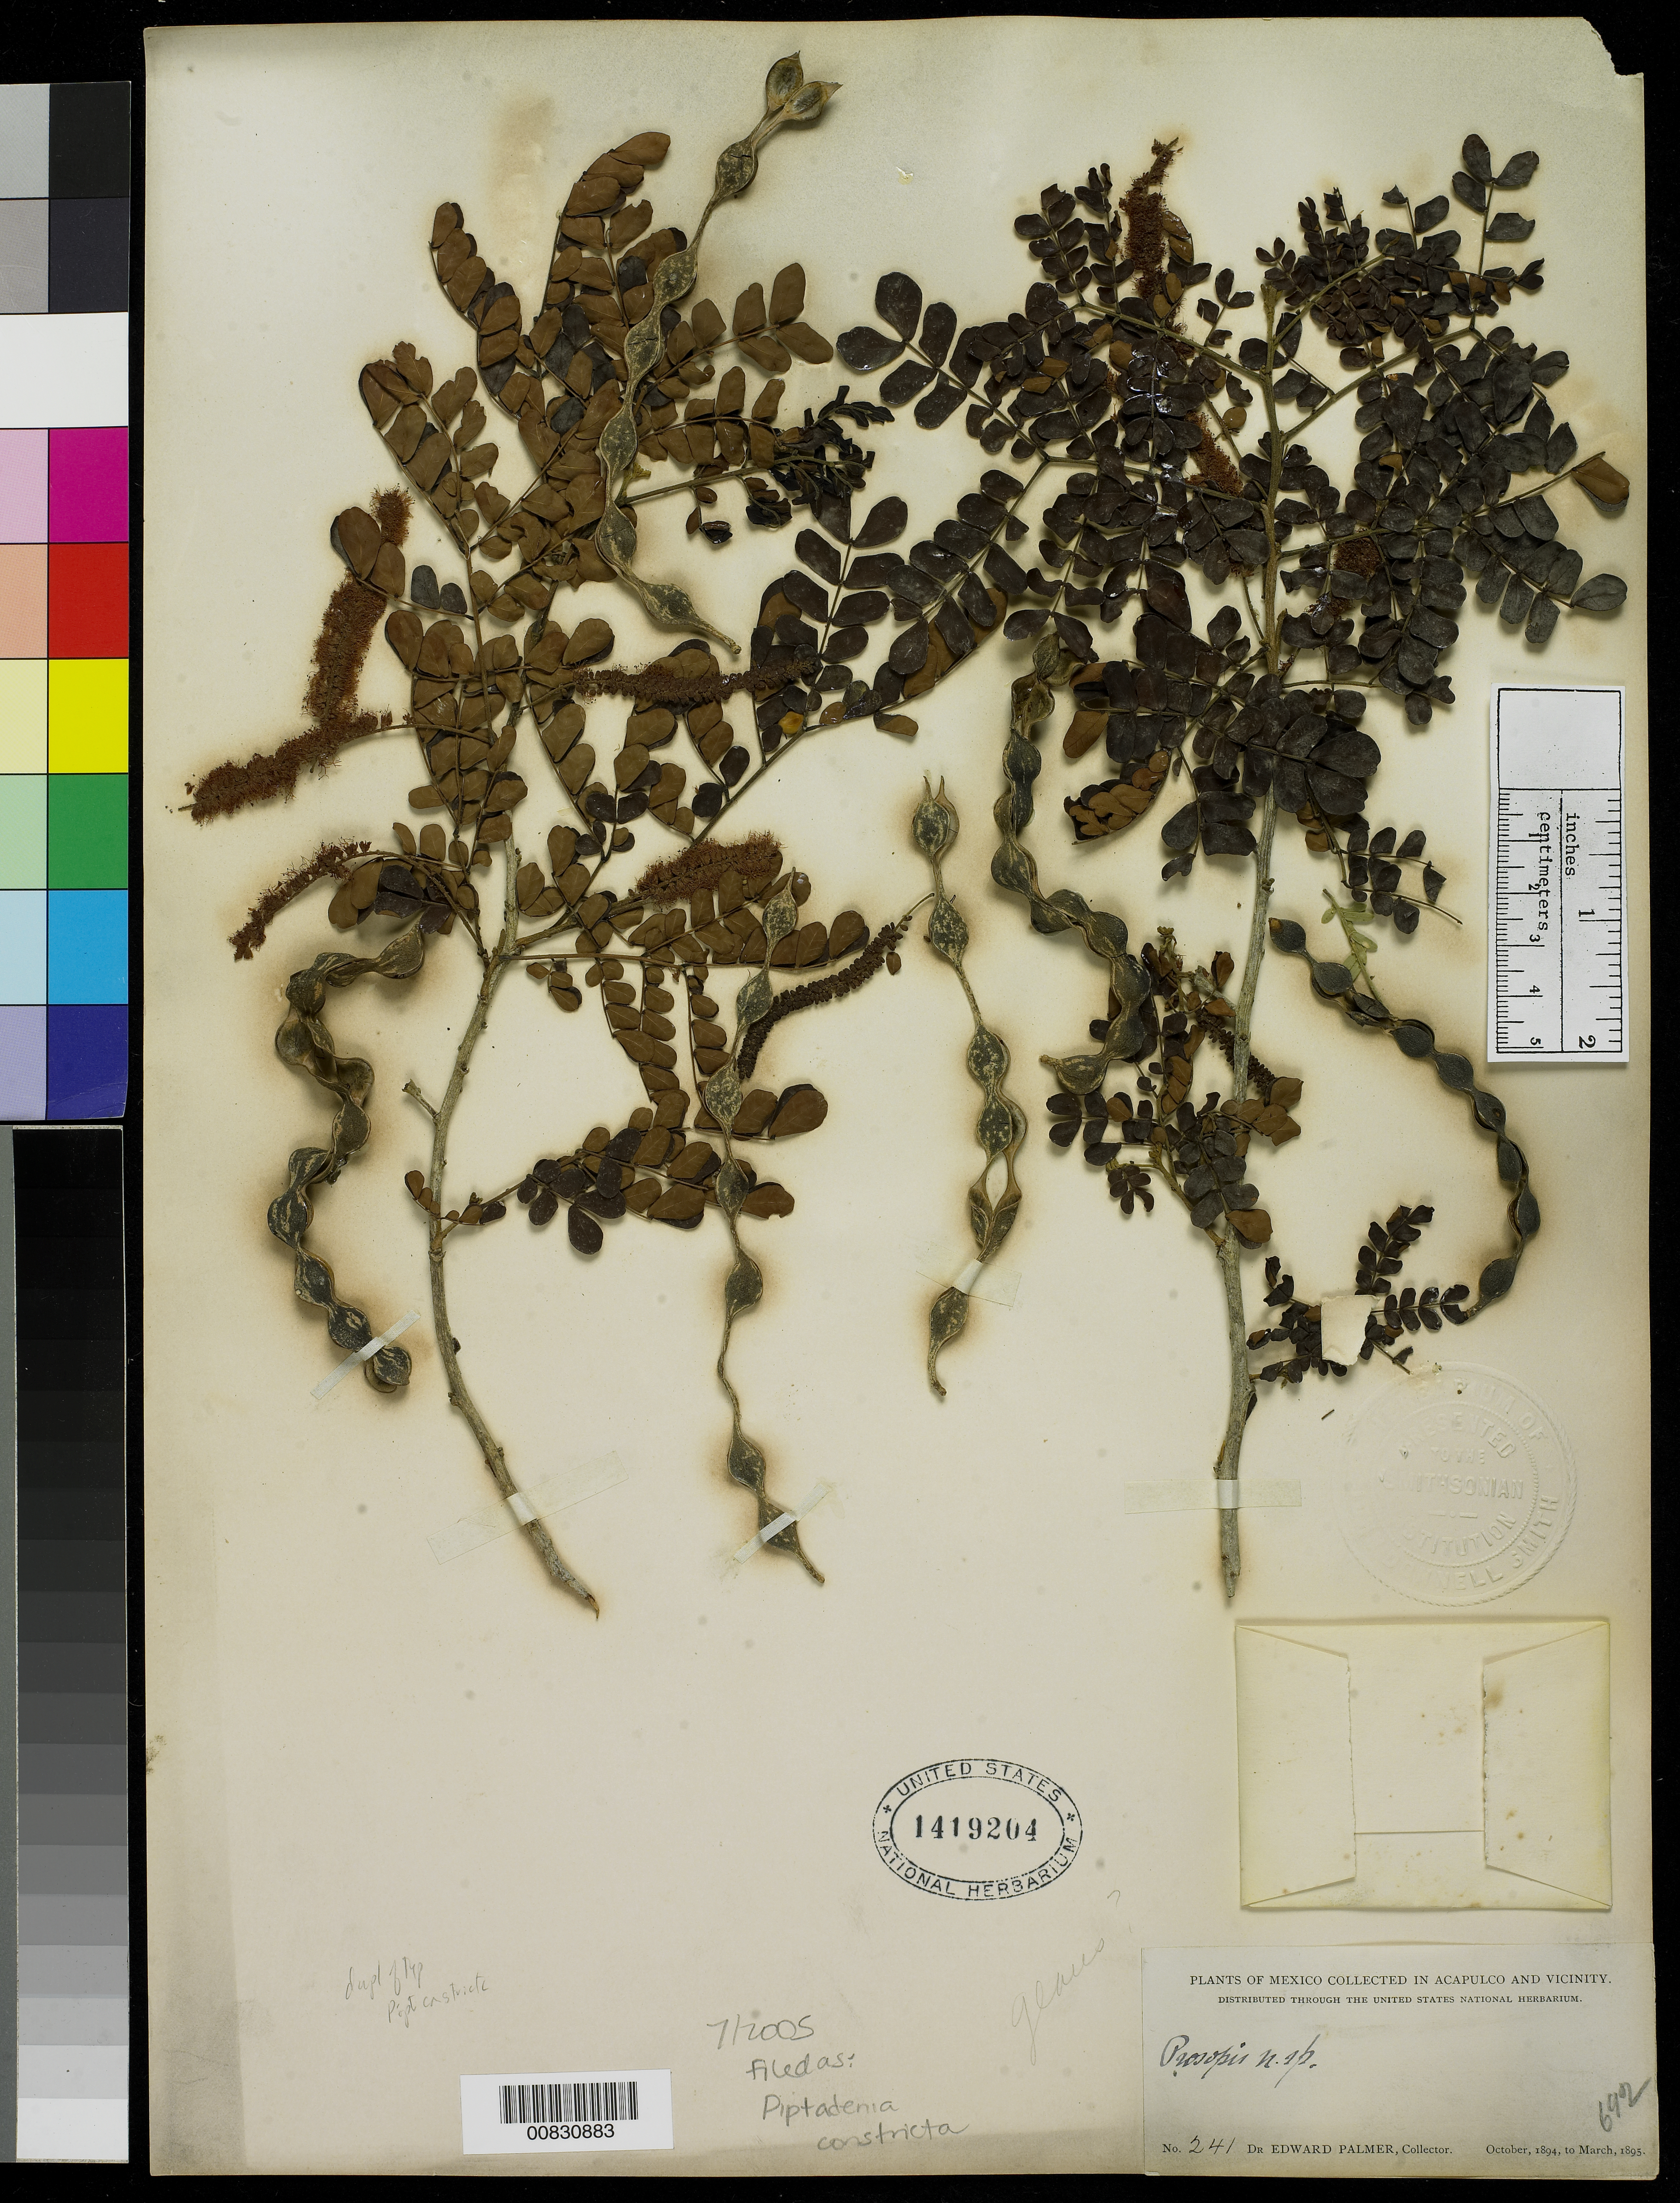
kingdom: Plantae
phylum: Tracheophyta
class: Magnoliopsida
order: Fabales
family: Fabaceae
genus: Goldmania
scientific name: Goldmania constricta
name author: Micheli & Rose in Micheli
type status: Syntype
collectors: E. Palmer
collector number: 241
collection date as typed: Oct 1894 to -- Mar 1895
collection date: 1894-10/1895-03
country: Mexico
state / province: Guerrero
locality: Acapulco, Guerrero and vicinity.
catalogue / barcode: US 1419204